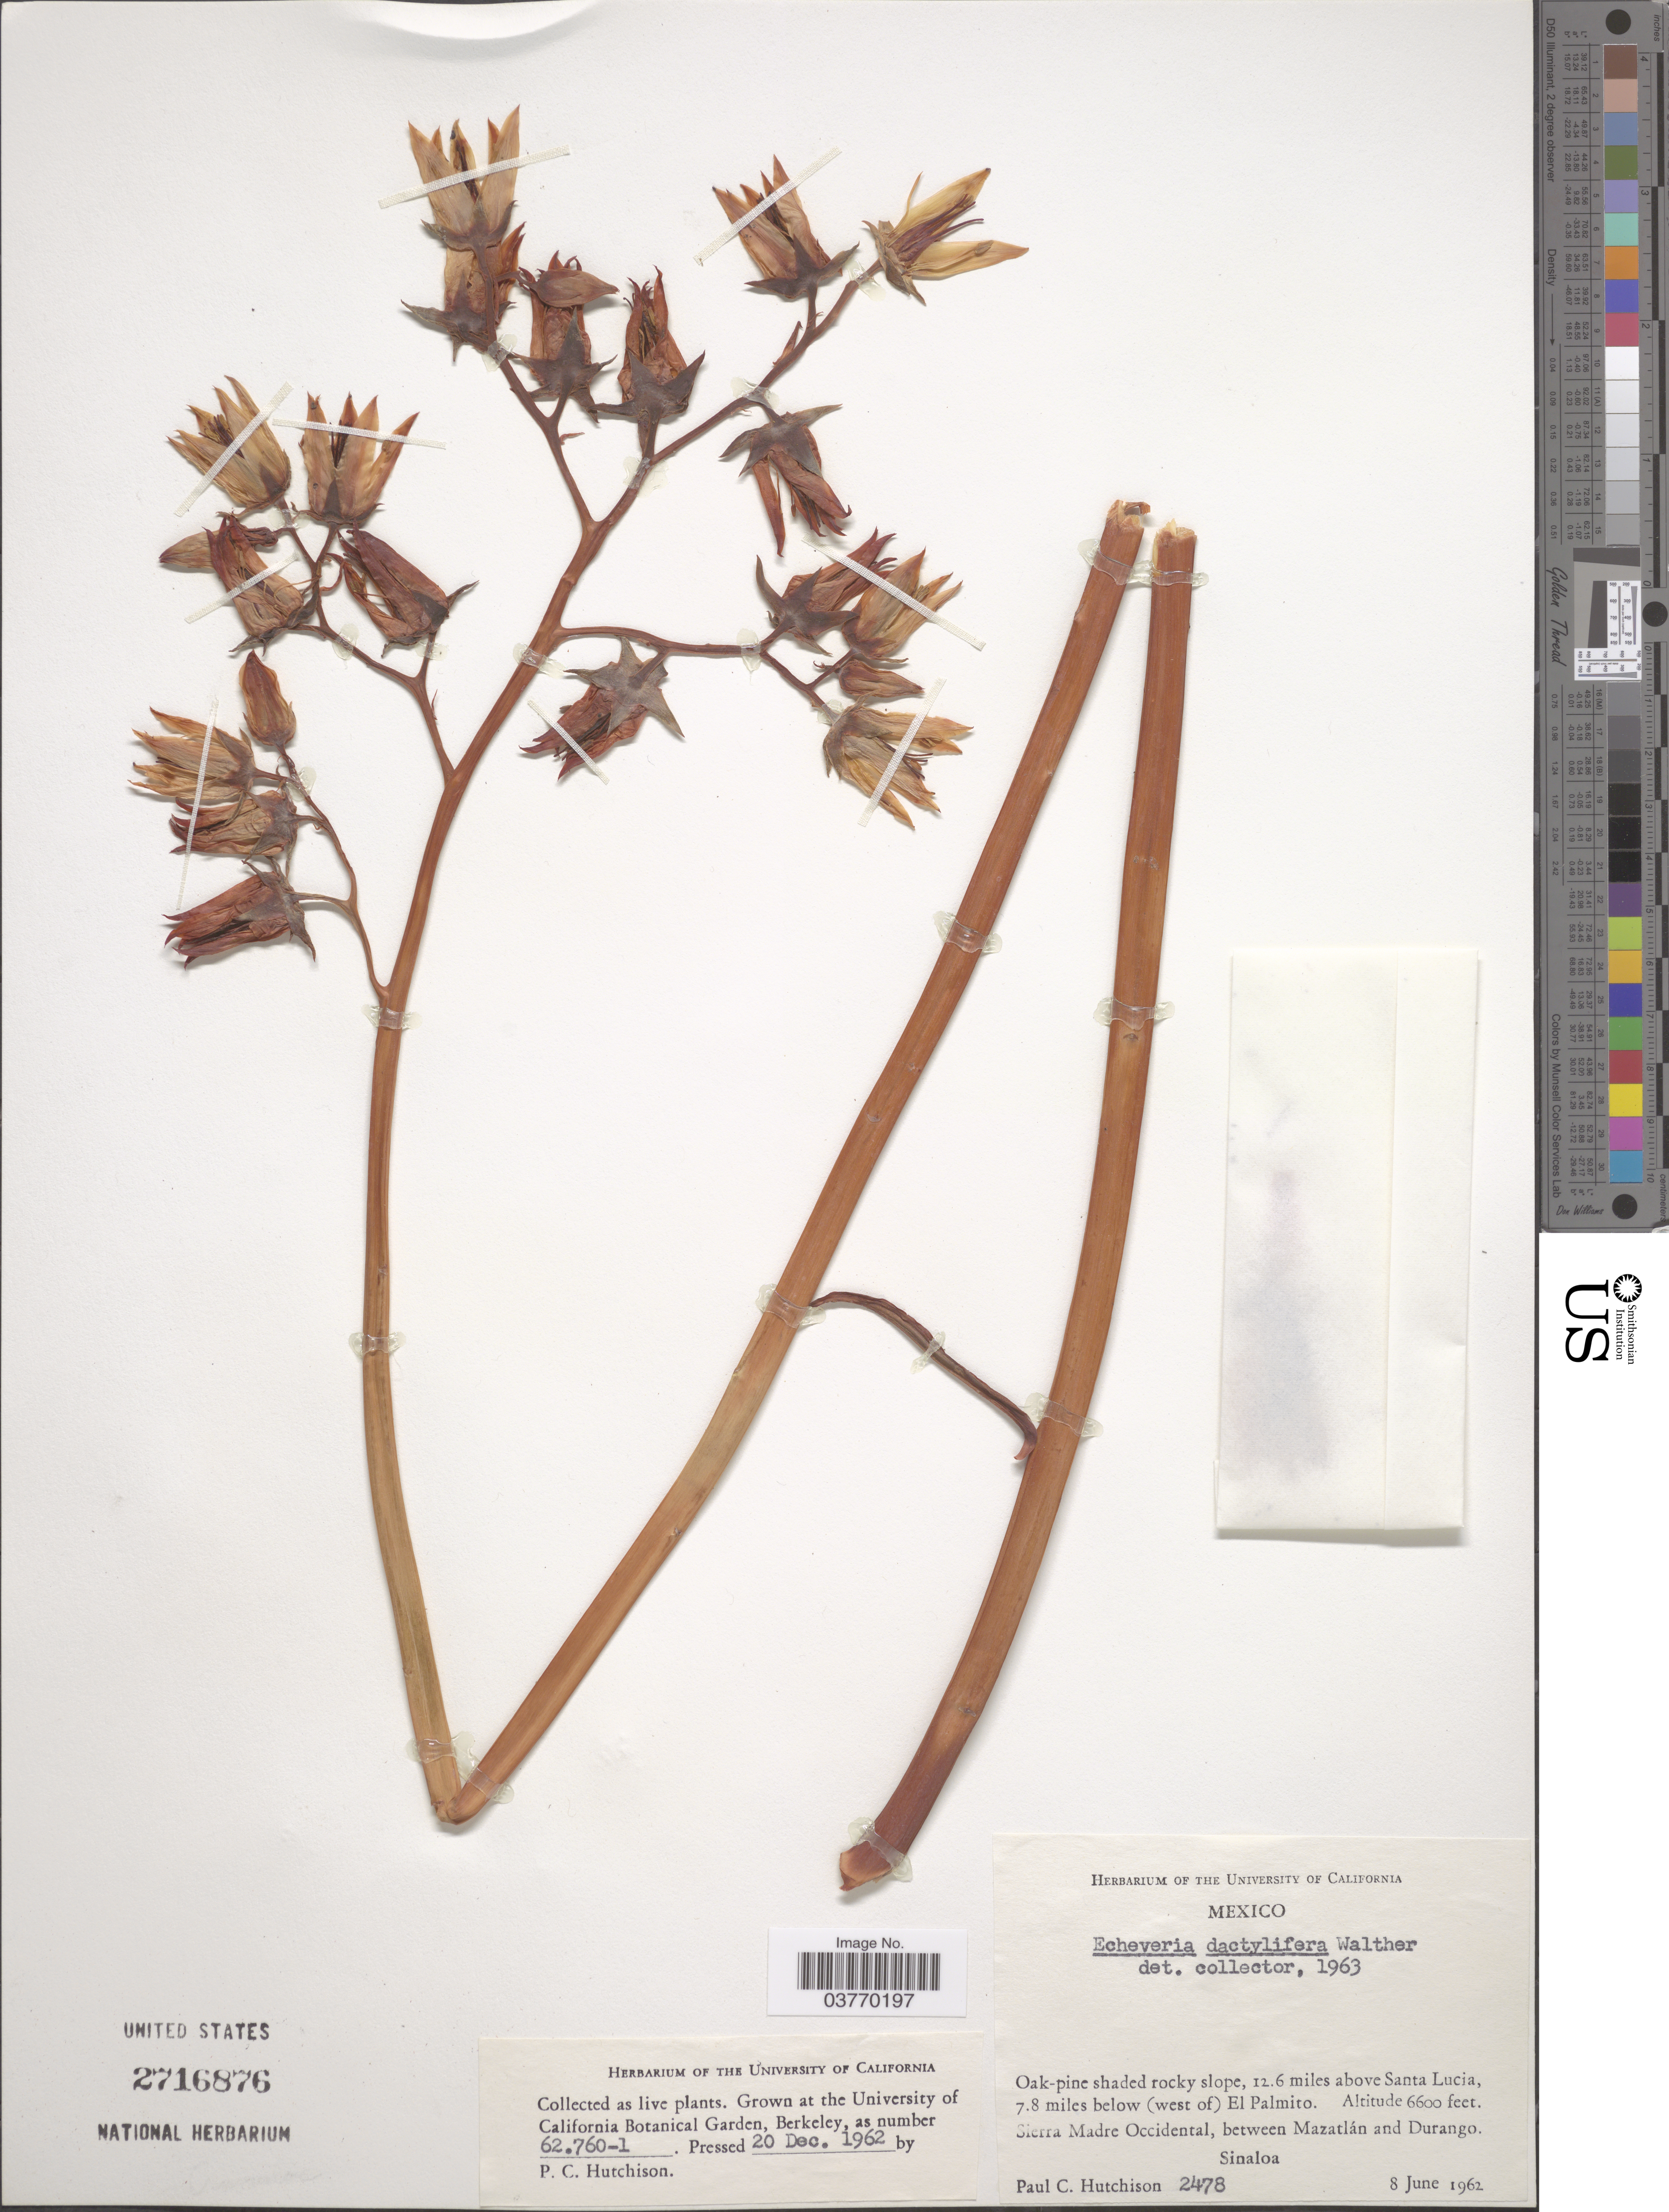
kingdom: Plantae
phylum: Tracheophyta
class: Magnoliopsida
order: Saxifragales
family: Crassulaceae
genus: Echeveria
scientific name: Echeveria dactylifera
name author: E. Walther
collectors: P. C. Hutchison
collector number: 2478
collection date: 1962-06-08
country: Mexico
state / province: Sinaloa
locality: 12.6 miles above Santa Lucia, 7.8 miles below (west of) El Palmito. Sierra Madre Occidental, between Mazatlán and Durango.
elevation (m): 2012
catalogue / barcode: US 2716876